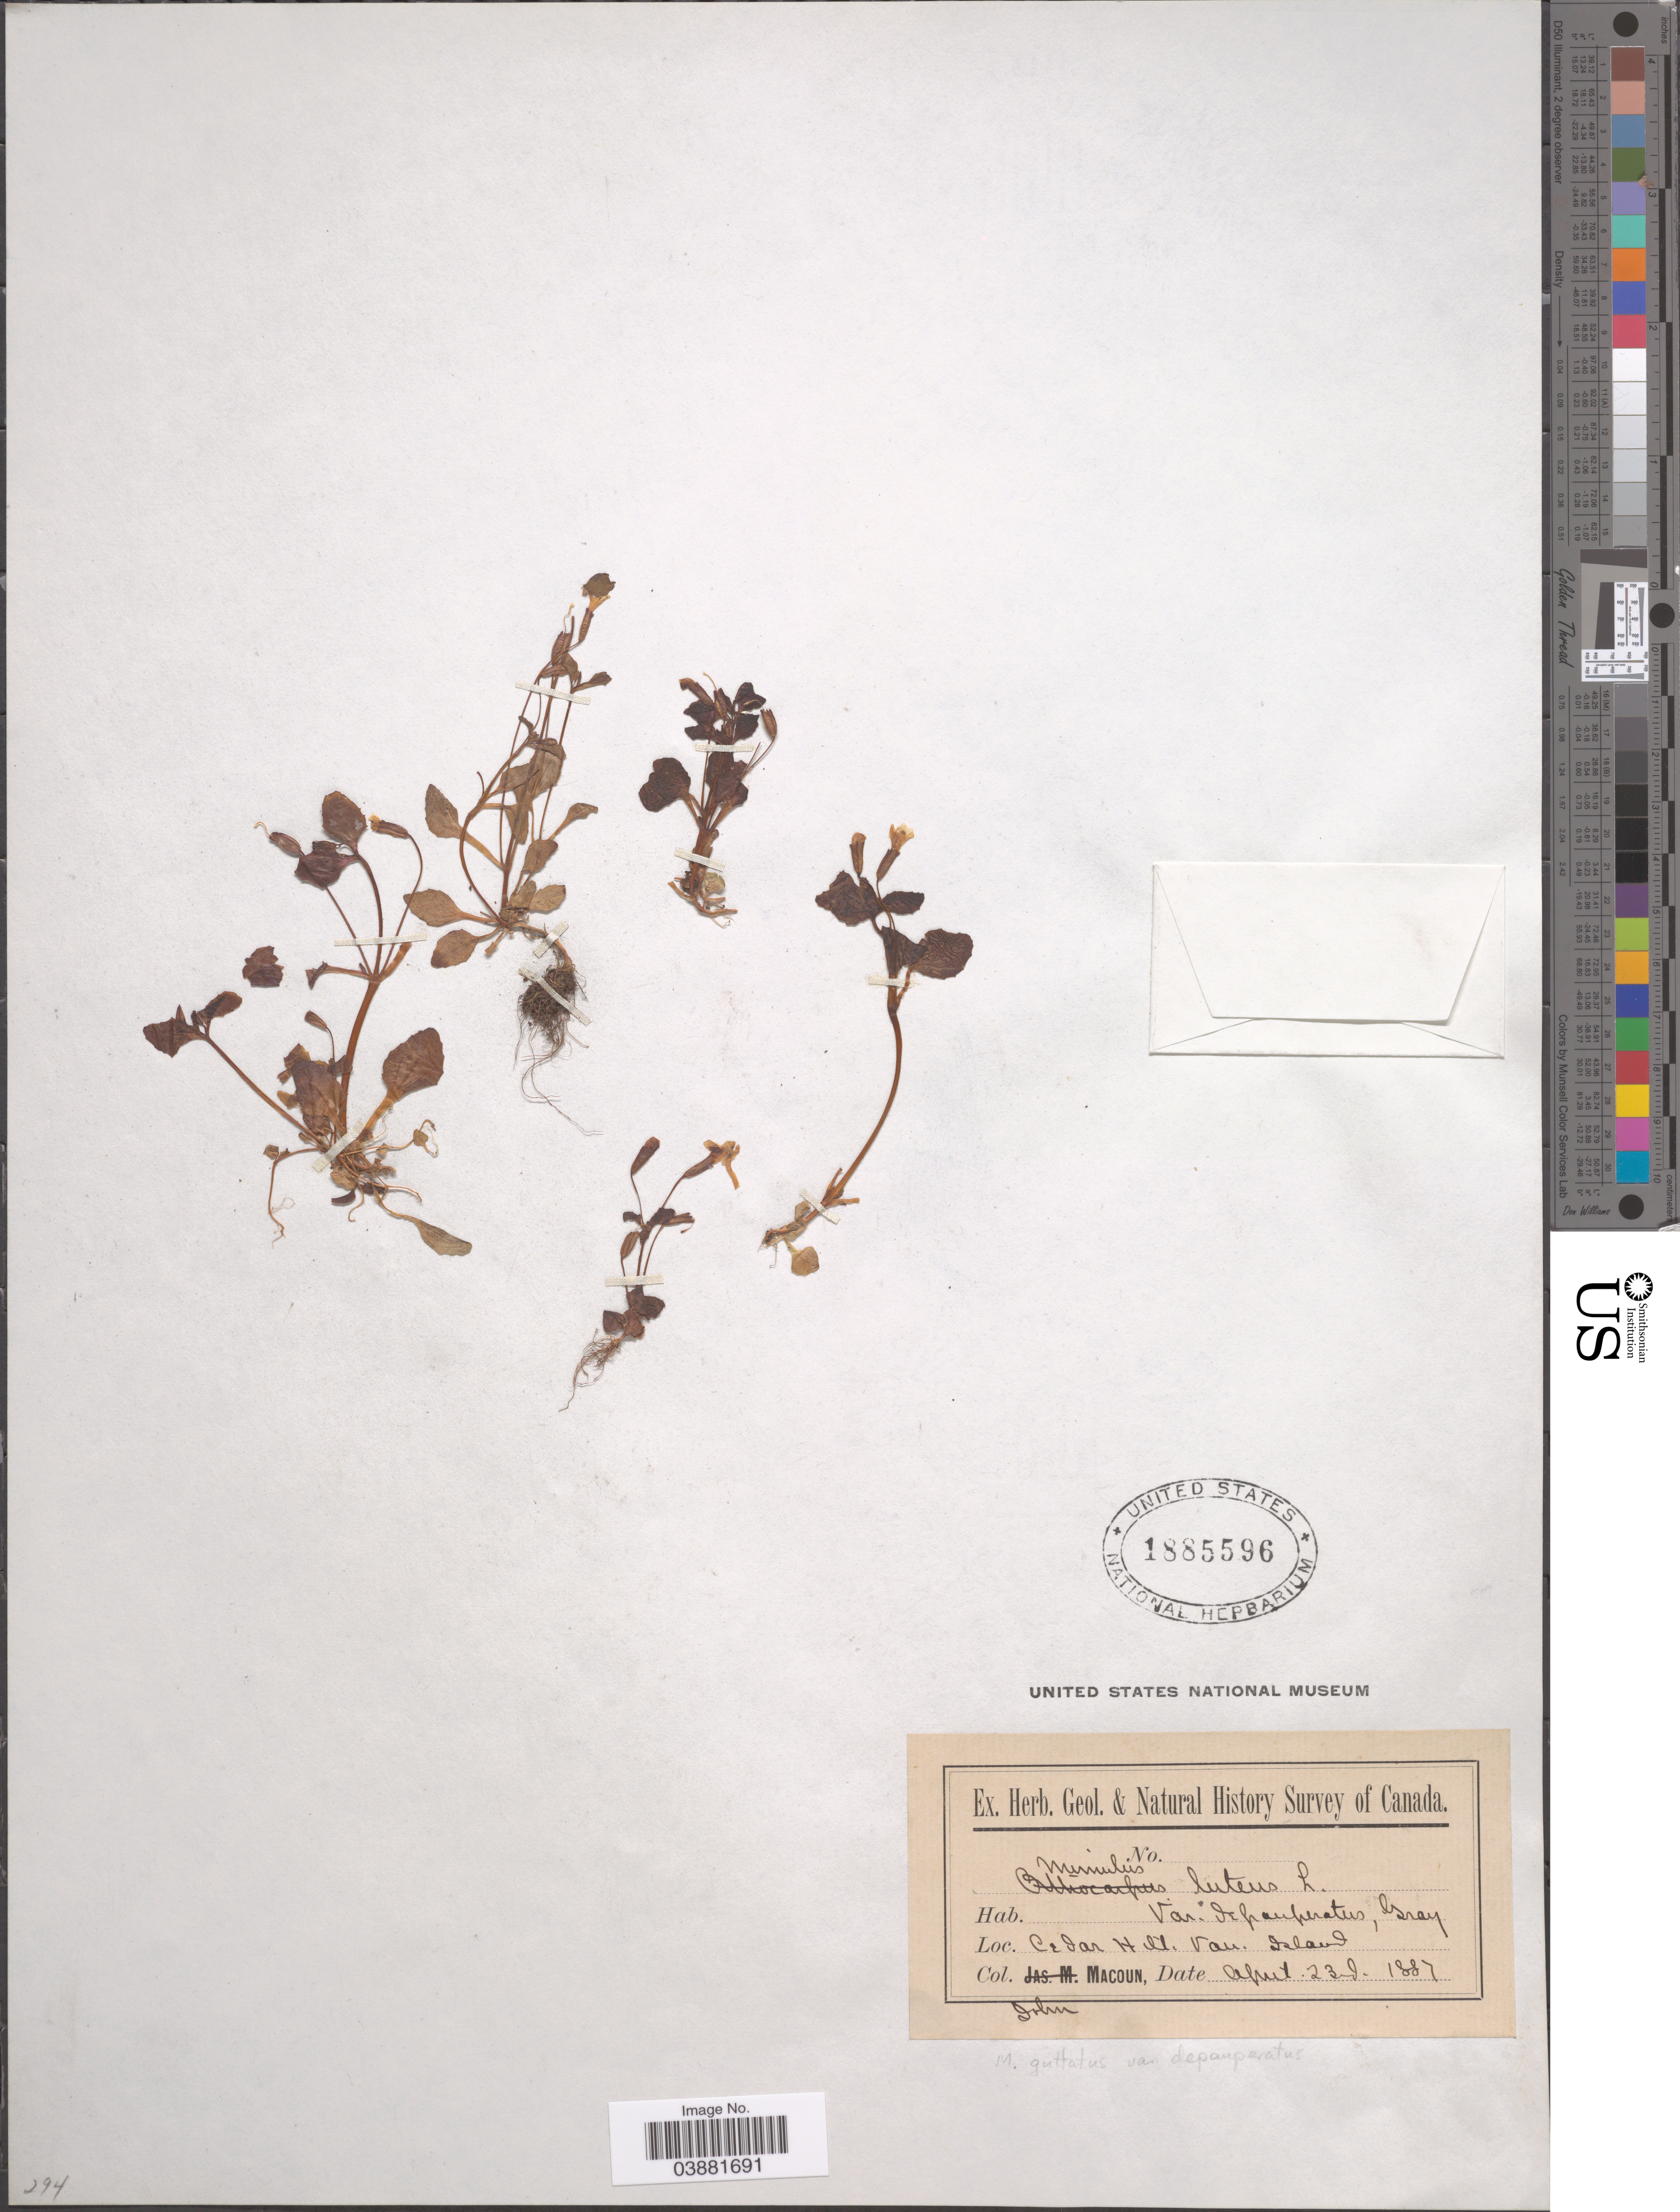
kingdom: Plantae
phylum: Tracheophyta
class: Magnoliopsida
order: Lamiales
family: Phrymaceae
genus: Mimulus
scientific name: Mimulus guttatus var. depauperatus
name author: (A. Gray) A.L. Grant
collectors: J. Macoun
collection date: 1887-04-23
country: Canada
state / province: British Columbia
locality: Cedar Hill, Van. Island.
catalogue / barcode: US 1885596